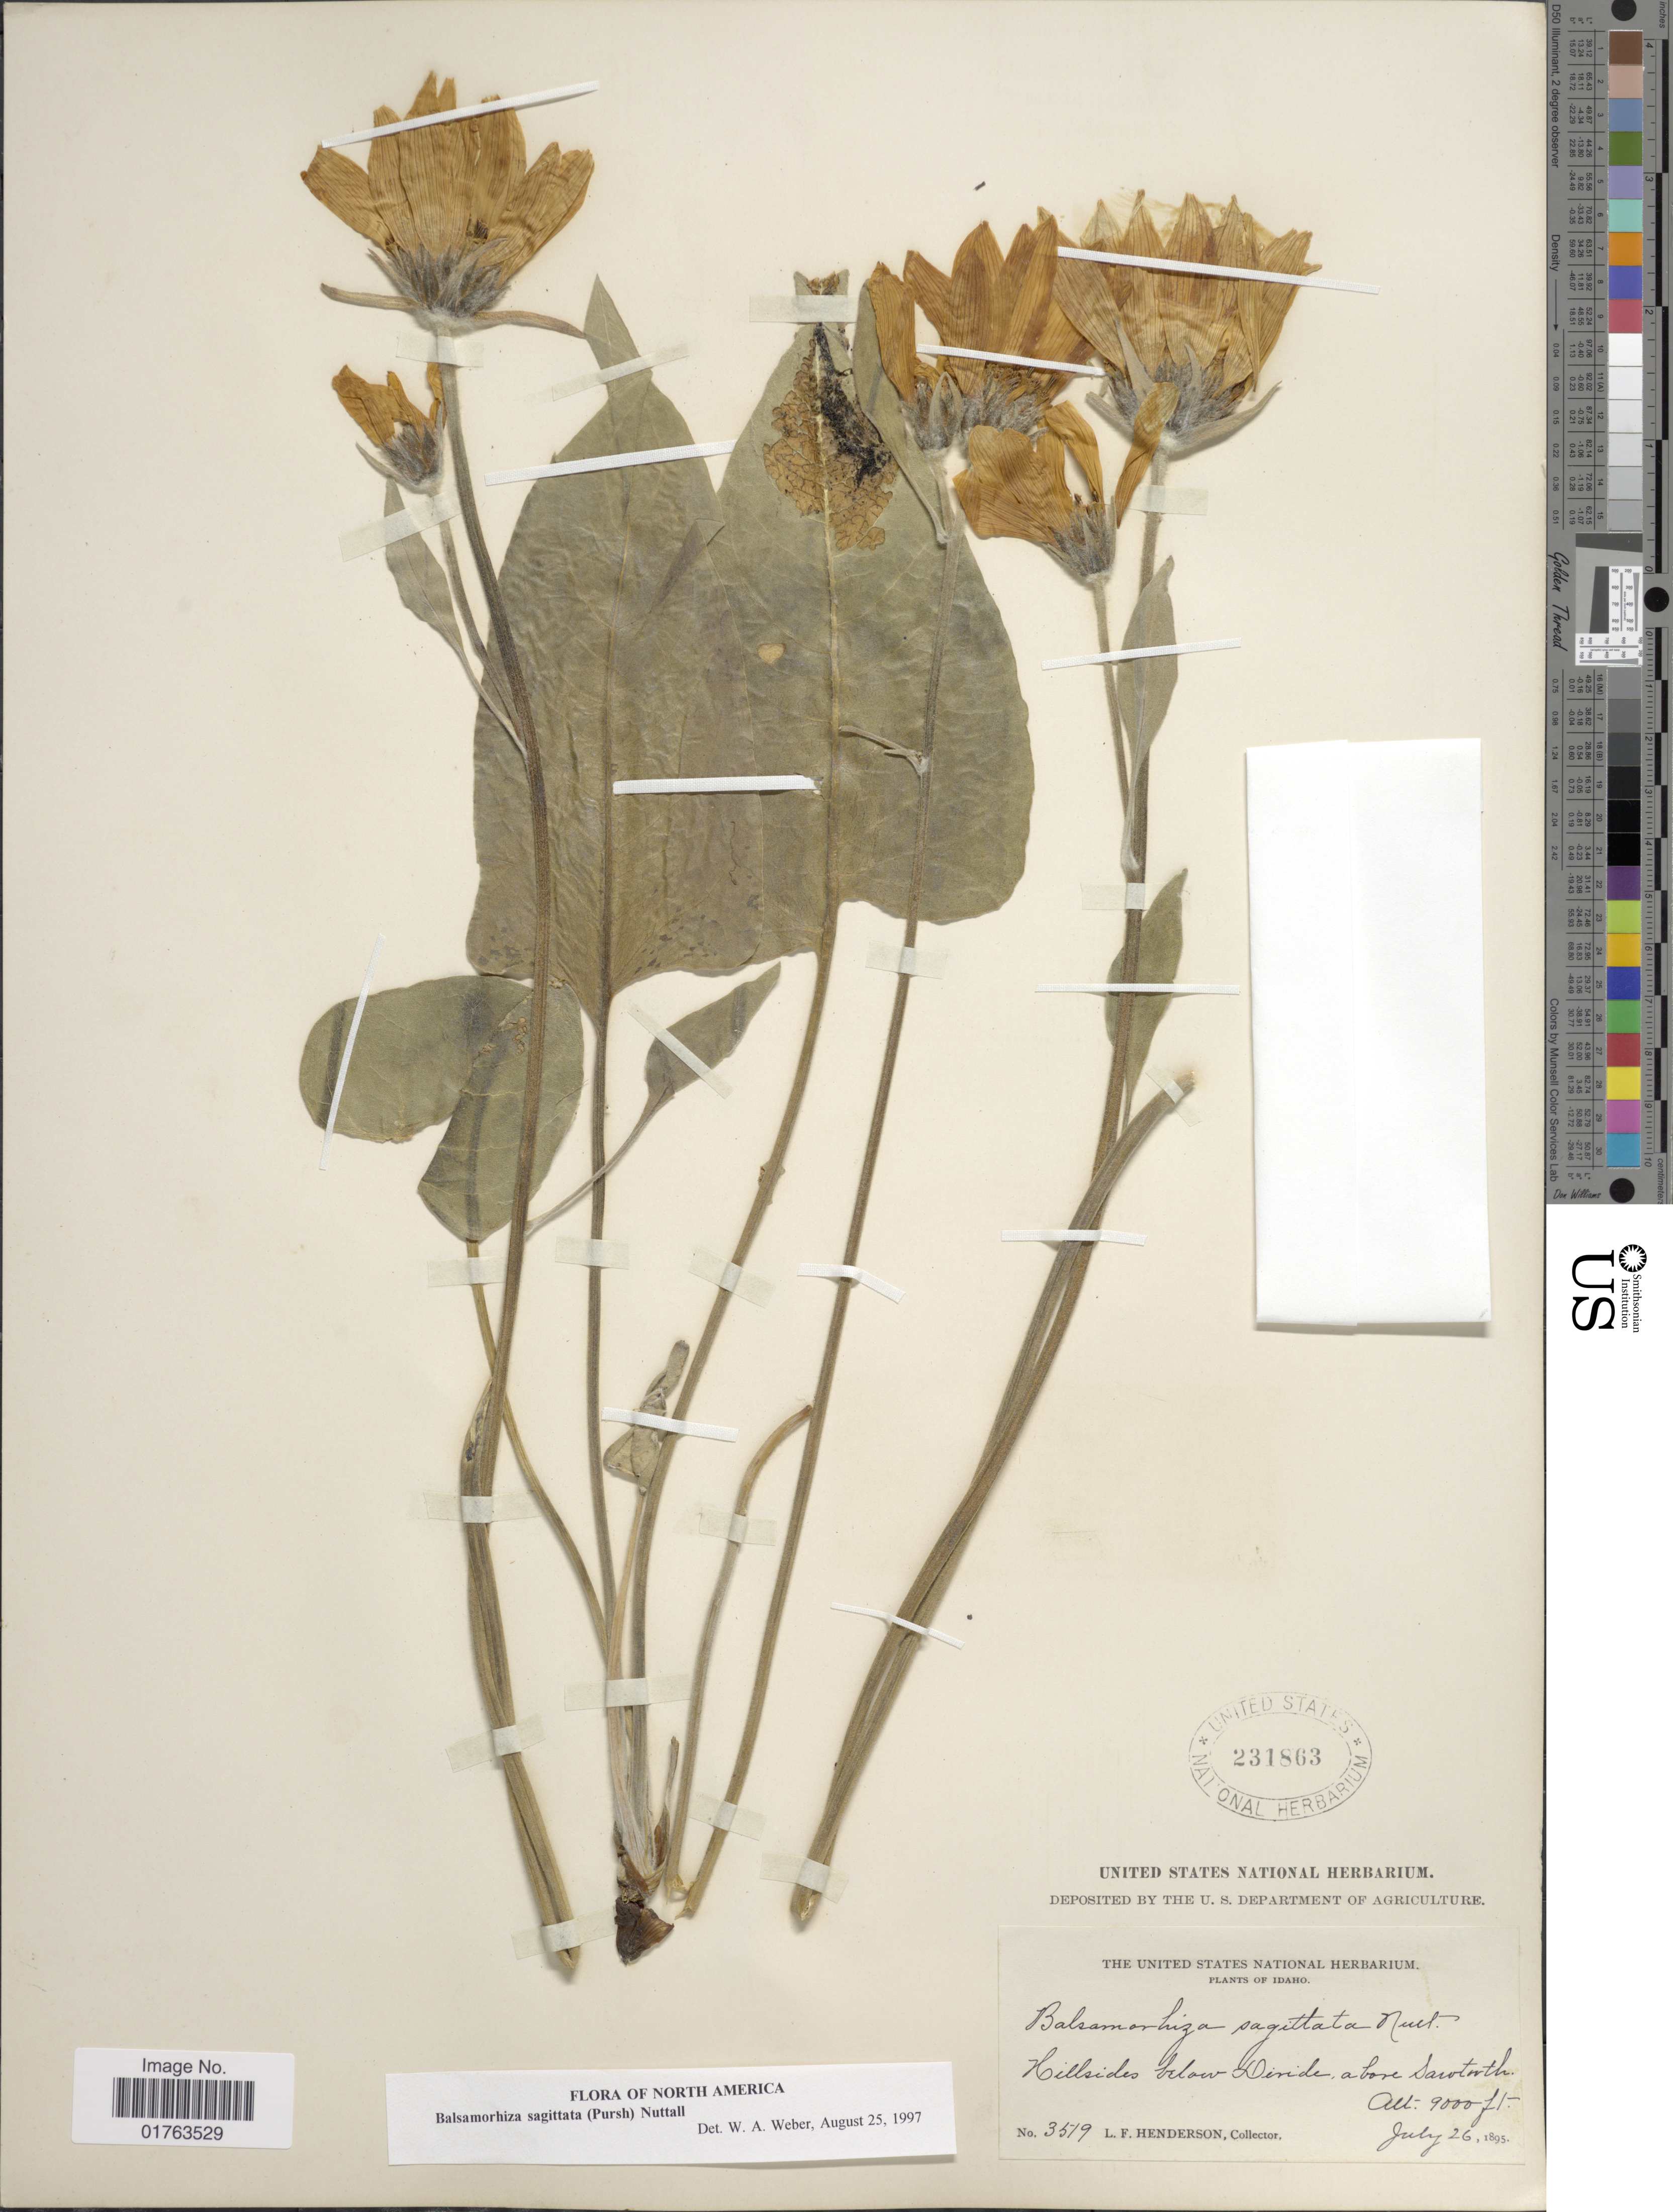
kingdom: Plantae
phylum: Tracheophyta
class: Magnoliopsida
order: Asterales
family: Asteraceae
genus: Balsamorhiza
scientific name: Balsamorhiza sagittata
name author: (Pursh) Nutt.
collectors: L. Henderson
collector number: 3519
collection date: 1895-07-26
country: United States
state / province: Idaho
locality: Hillsides below divide above Sawtooth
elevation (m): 2743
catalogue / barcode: US 231863